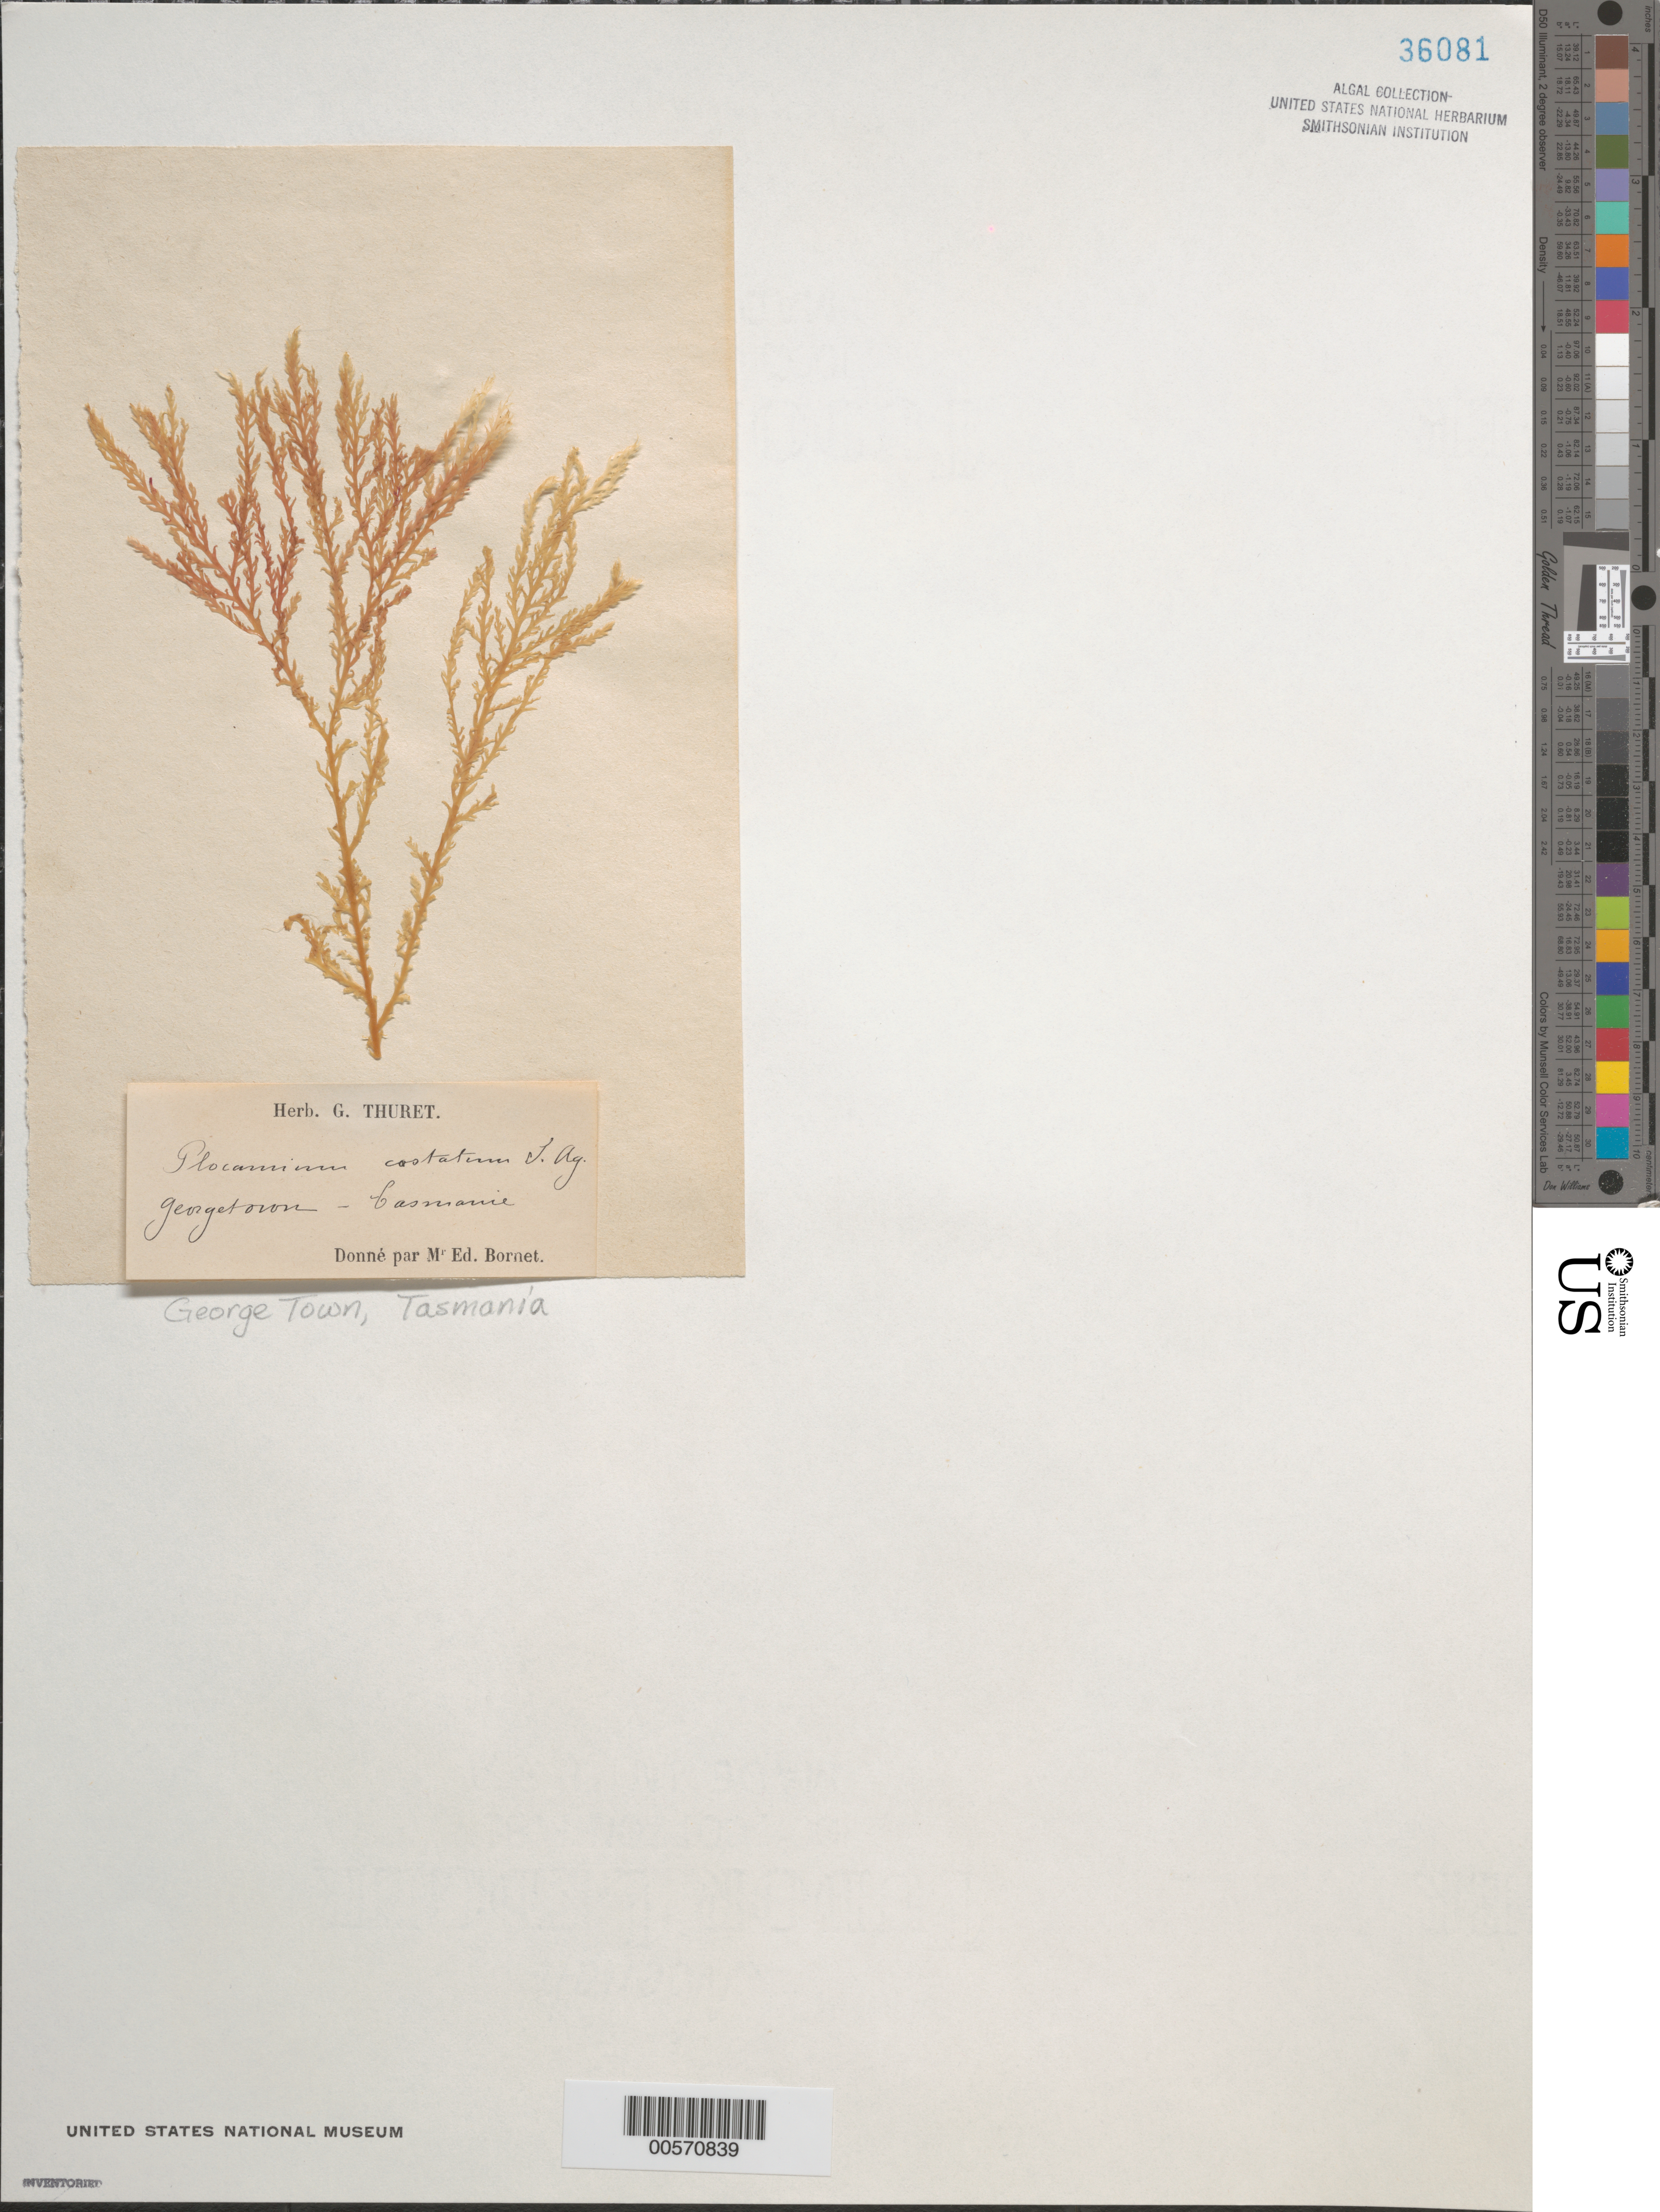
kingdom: Plantae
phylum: Rhodophyta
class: Florideophyceae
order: Plocamiales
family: Plocamiaceae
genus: Plocamium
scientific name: Plocamium cirrhosum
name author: (D. Turner) M.J. Wynne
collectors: Thuret, G. (herbarium)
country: Australia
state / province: Tasmania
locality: George Town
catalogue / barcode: US 36081